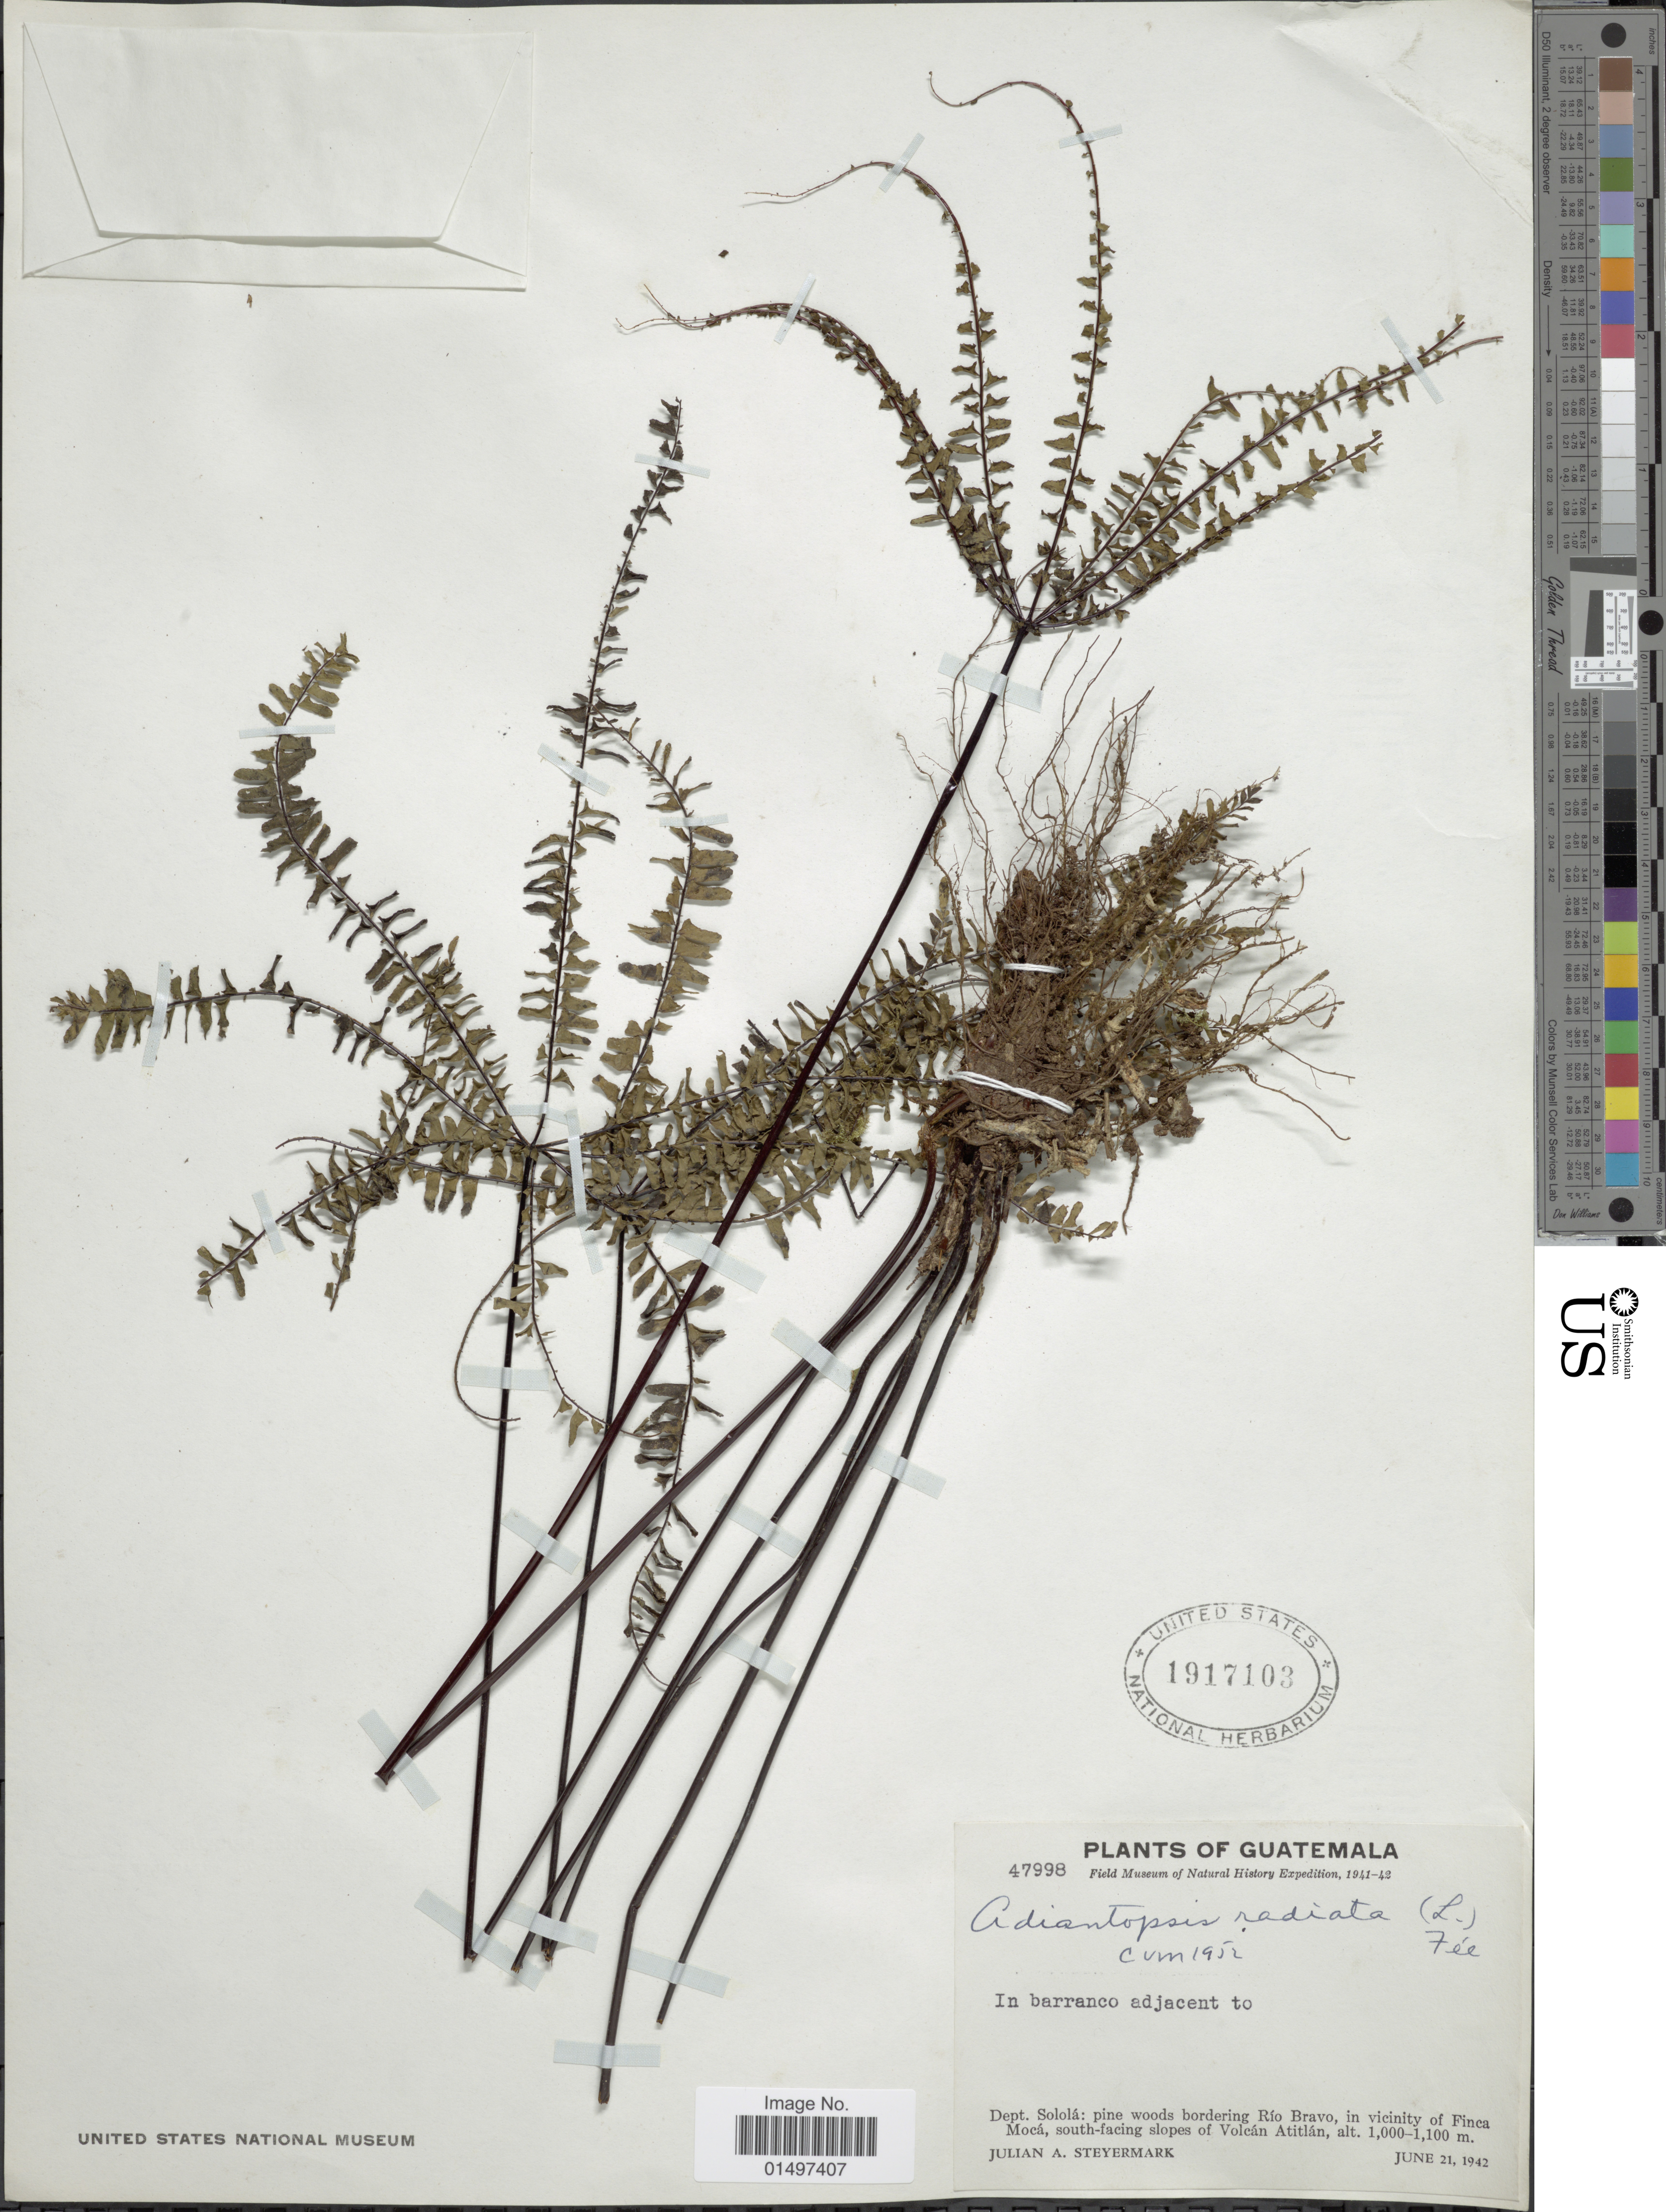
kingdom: Plantae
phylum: Tracheophyta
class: Polypodiopsida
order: Polypodiales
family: Pteridaceae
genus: Adiantopsis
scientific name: Adiantopsis radiata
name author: (L.) Fée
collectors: J. Steyermark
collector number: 47998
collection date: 1942-06-21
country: Guatemala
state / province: Sololá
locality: Dept. Solola: pine woods bordering Rio Bravo, in vicinity of Finca Moca, south-facing slopes of Volcan Atitlan.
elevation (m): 1000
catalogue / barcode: US 1917103